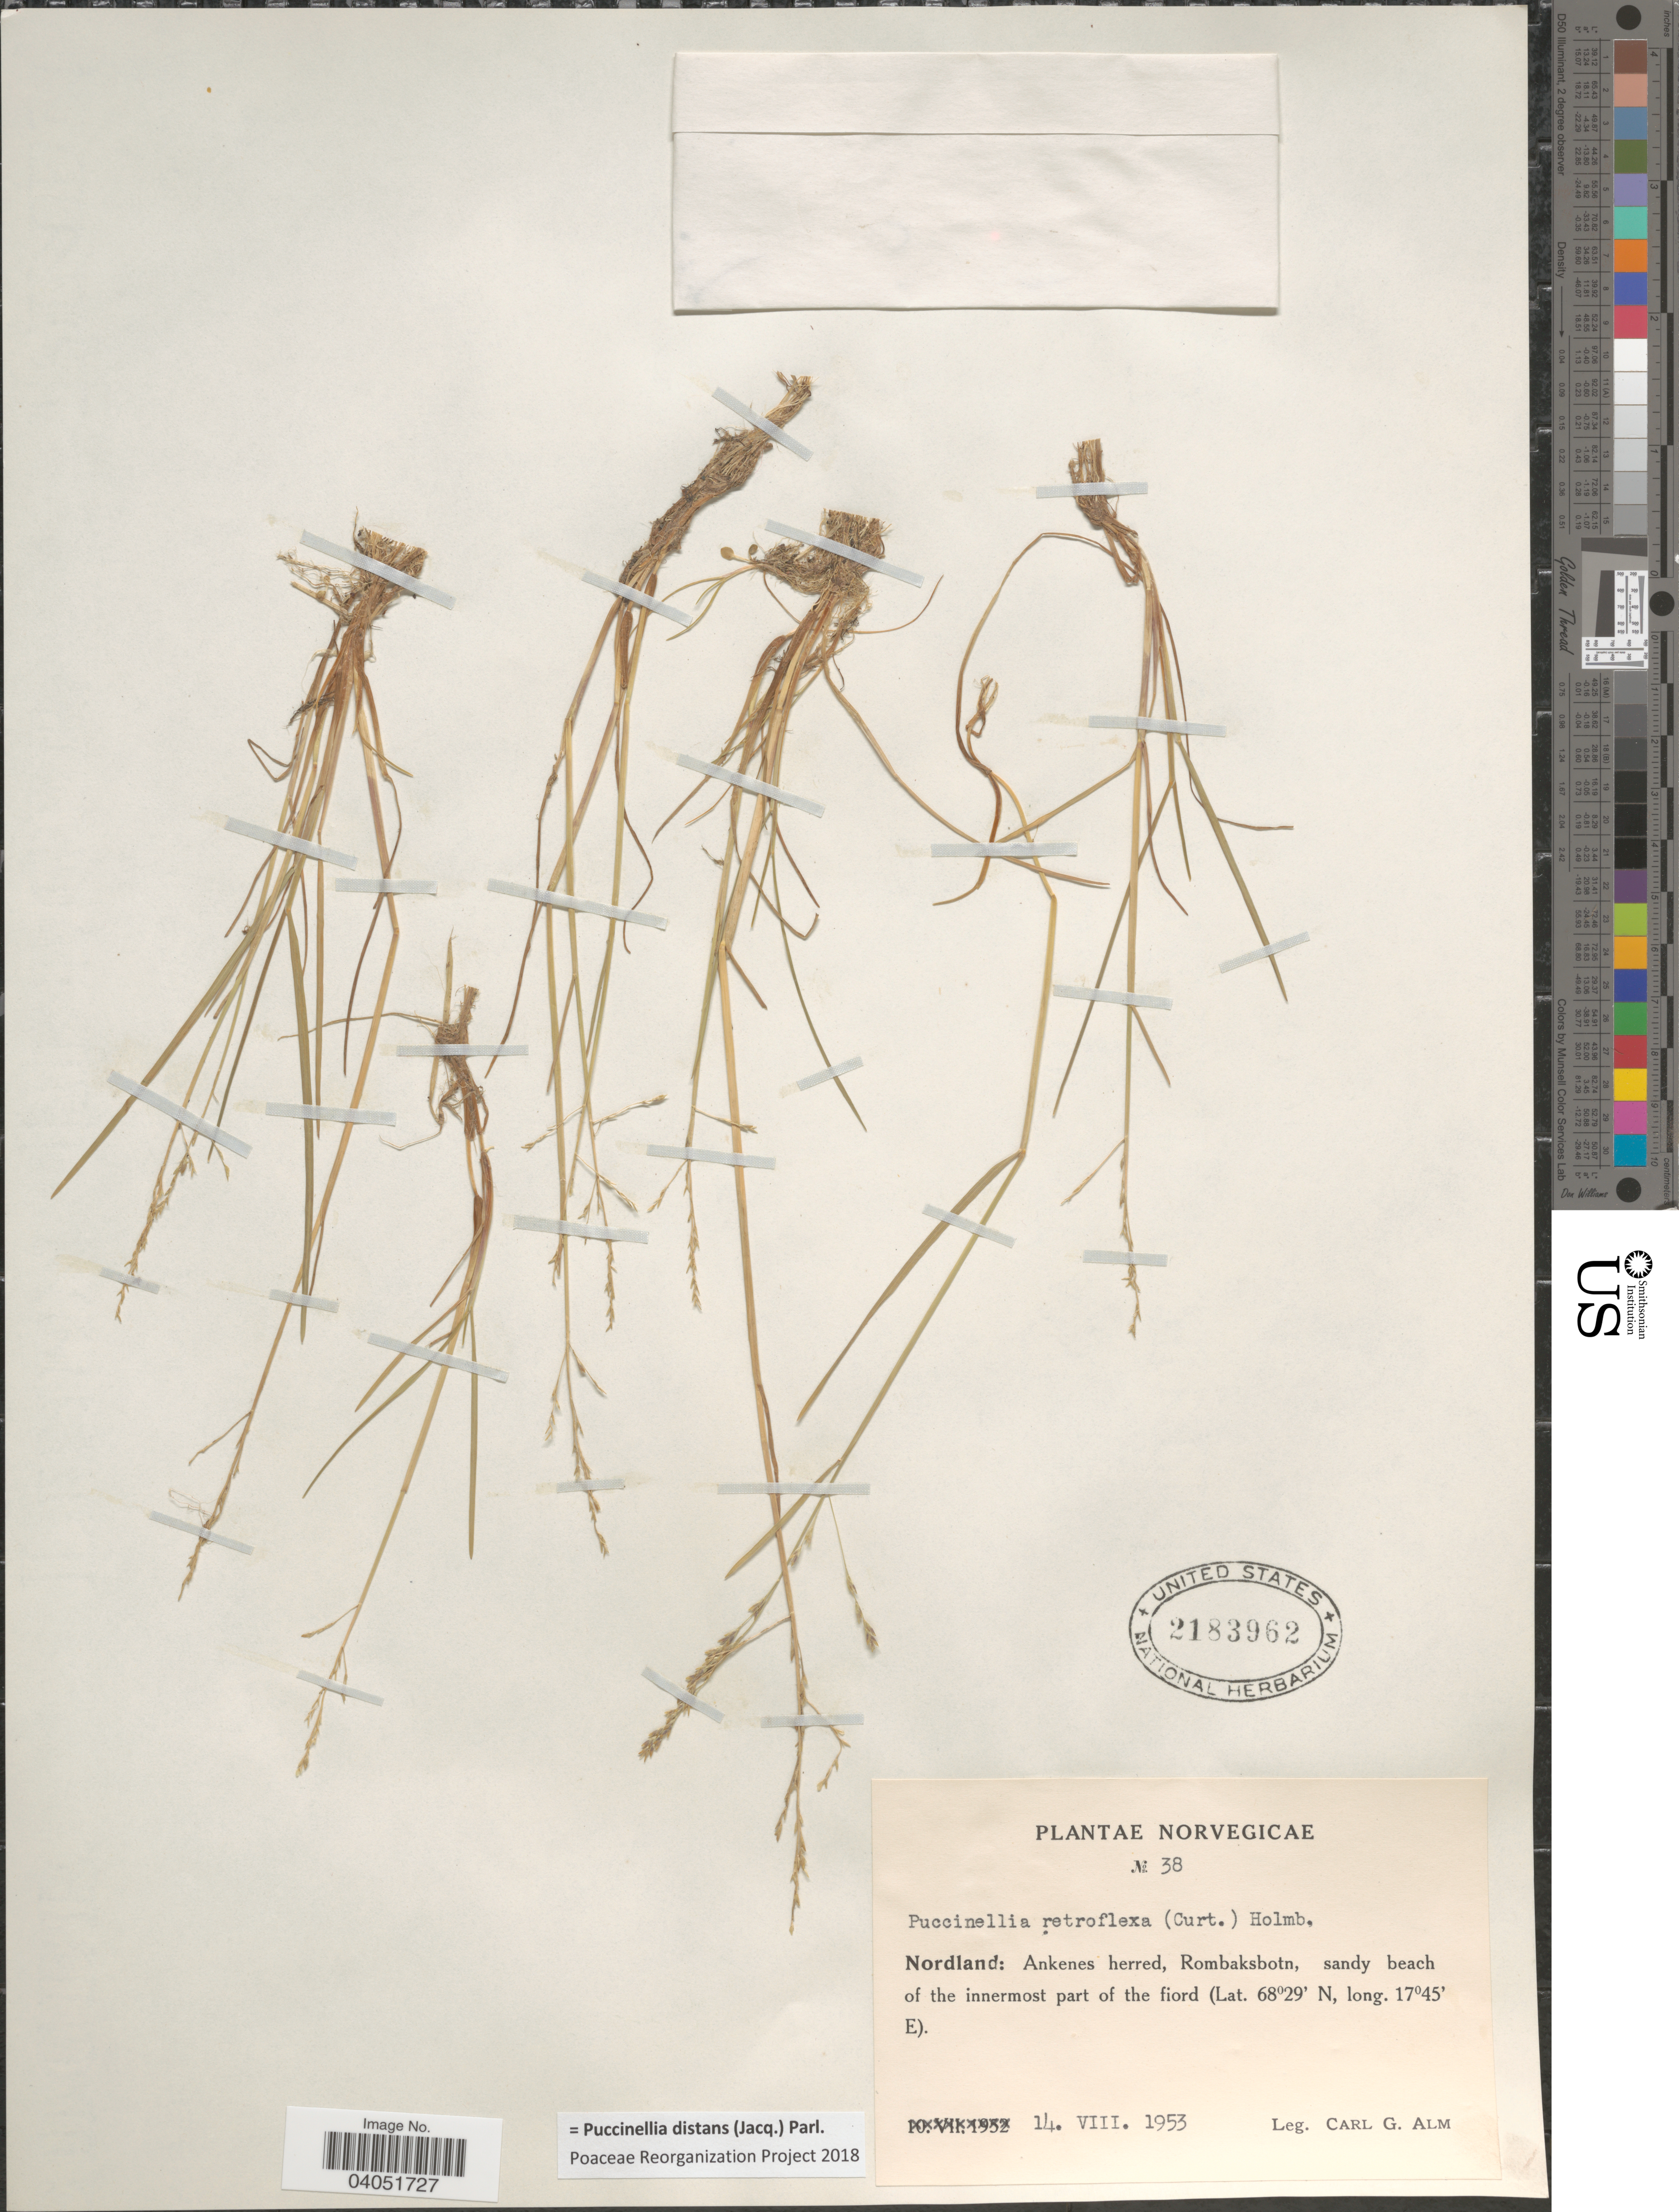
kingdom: Plantae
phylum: Tracheophyta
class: Liliopsida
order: Poales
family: Poaceae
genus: Puccinellia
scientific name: Puccinellia distans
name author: (Jacq.) Parl.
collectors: C. G. Alm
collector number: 38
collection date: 1953-08-14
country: Norway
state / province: Nordland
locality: Norvegicae. Ankenes herred, Rombaksbotn, sandy beach of the innermost part of the fiord.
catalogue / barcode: US 2183962